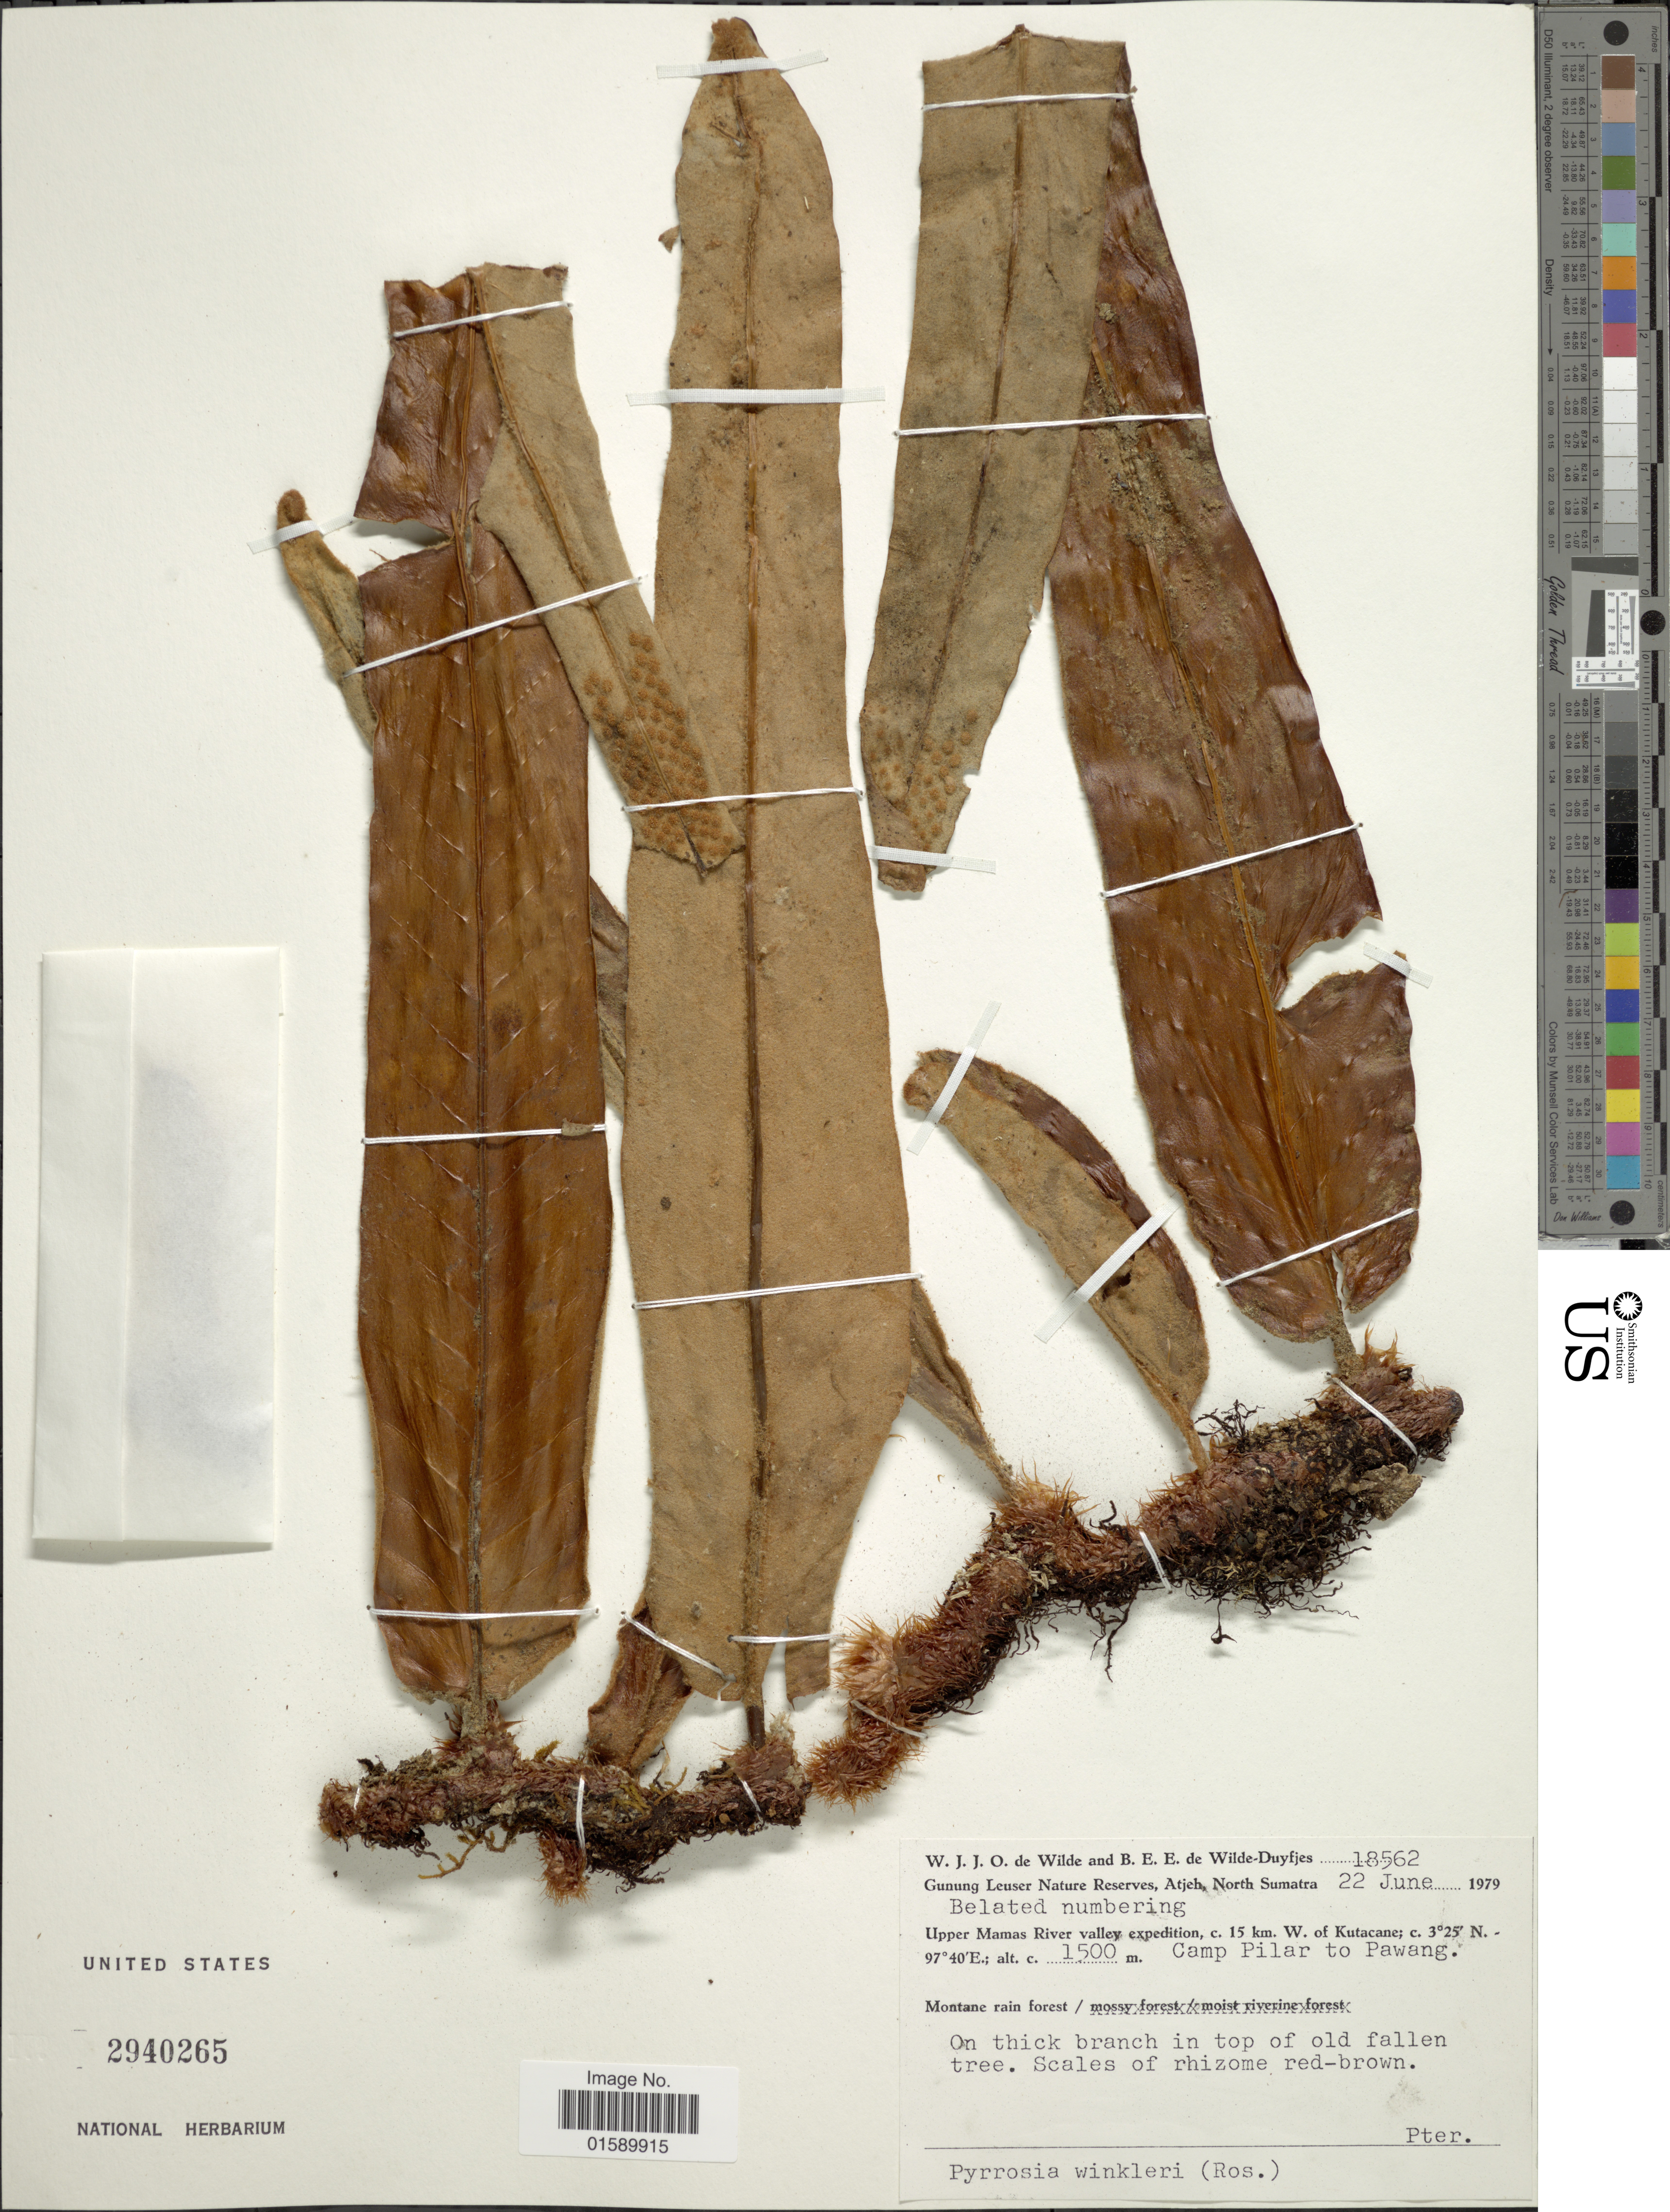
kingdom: Plantae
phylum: Tracheophyta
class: Polypodiopsida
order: Polypodiales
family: Polypodiaceae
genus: Pyrrosia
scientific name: Pyrrosia winkleri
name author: (Rosenst.) Tagawa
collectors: W. J. de Wilde & B. E. de Wilde-Duyfjes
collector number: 18562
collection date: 1979-06-22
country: Indonesia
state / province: Sumatra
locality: Gunung Leuser Nature Reserves, Atjeh North Sumatra, Upper Mamas River valley, c. 15 km. W. of Kutacane, Camp Pilar to Pawang.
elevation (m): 1500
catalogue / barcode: US 2940265